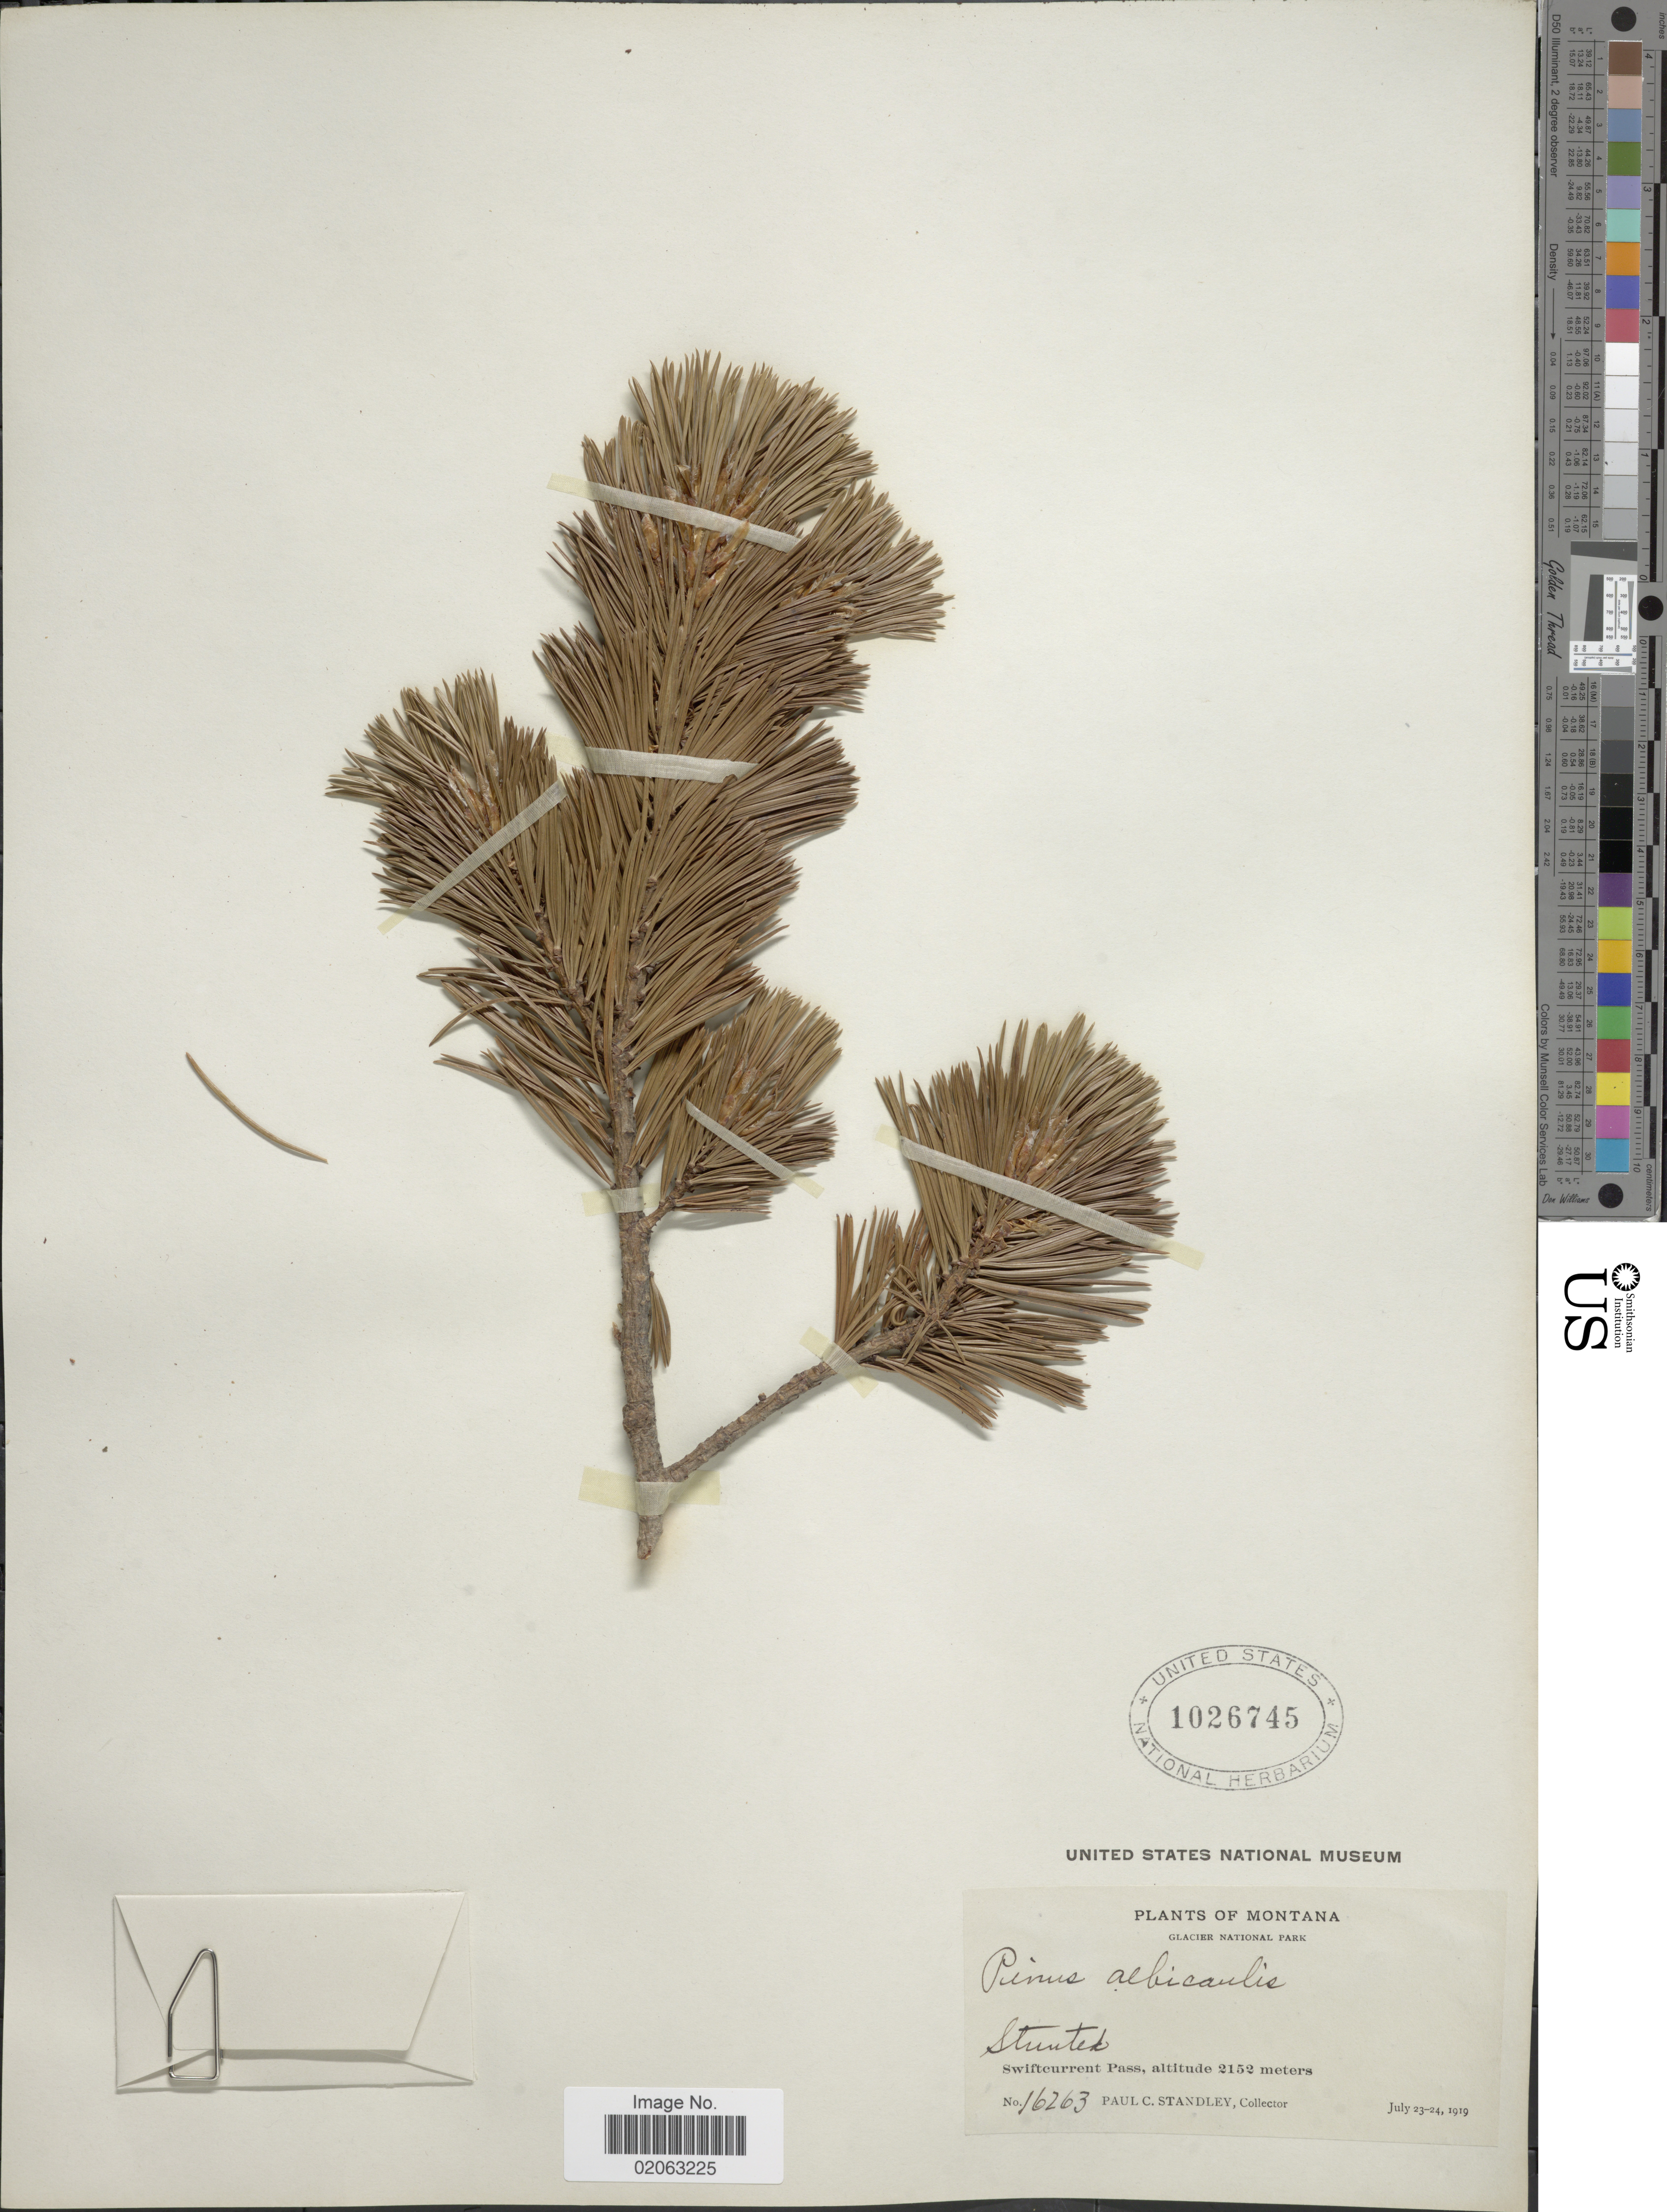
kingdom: Plantae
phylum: Tracheophyta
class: Pinopsida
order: Pinales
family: Pinaceae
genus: Pinus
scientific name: Pinus albicaulis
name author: Engelm.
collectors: P. C. Standley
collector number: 16263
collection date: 1919-07-23/1919-07-24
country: United States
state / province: Montana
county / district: Glacier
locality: Glacier National Park, Stunted, Swiftcurrent Pass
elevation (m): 2152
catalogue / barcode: US 1026745